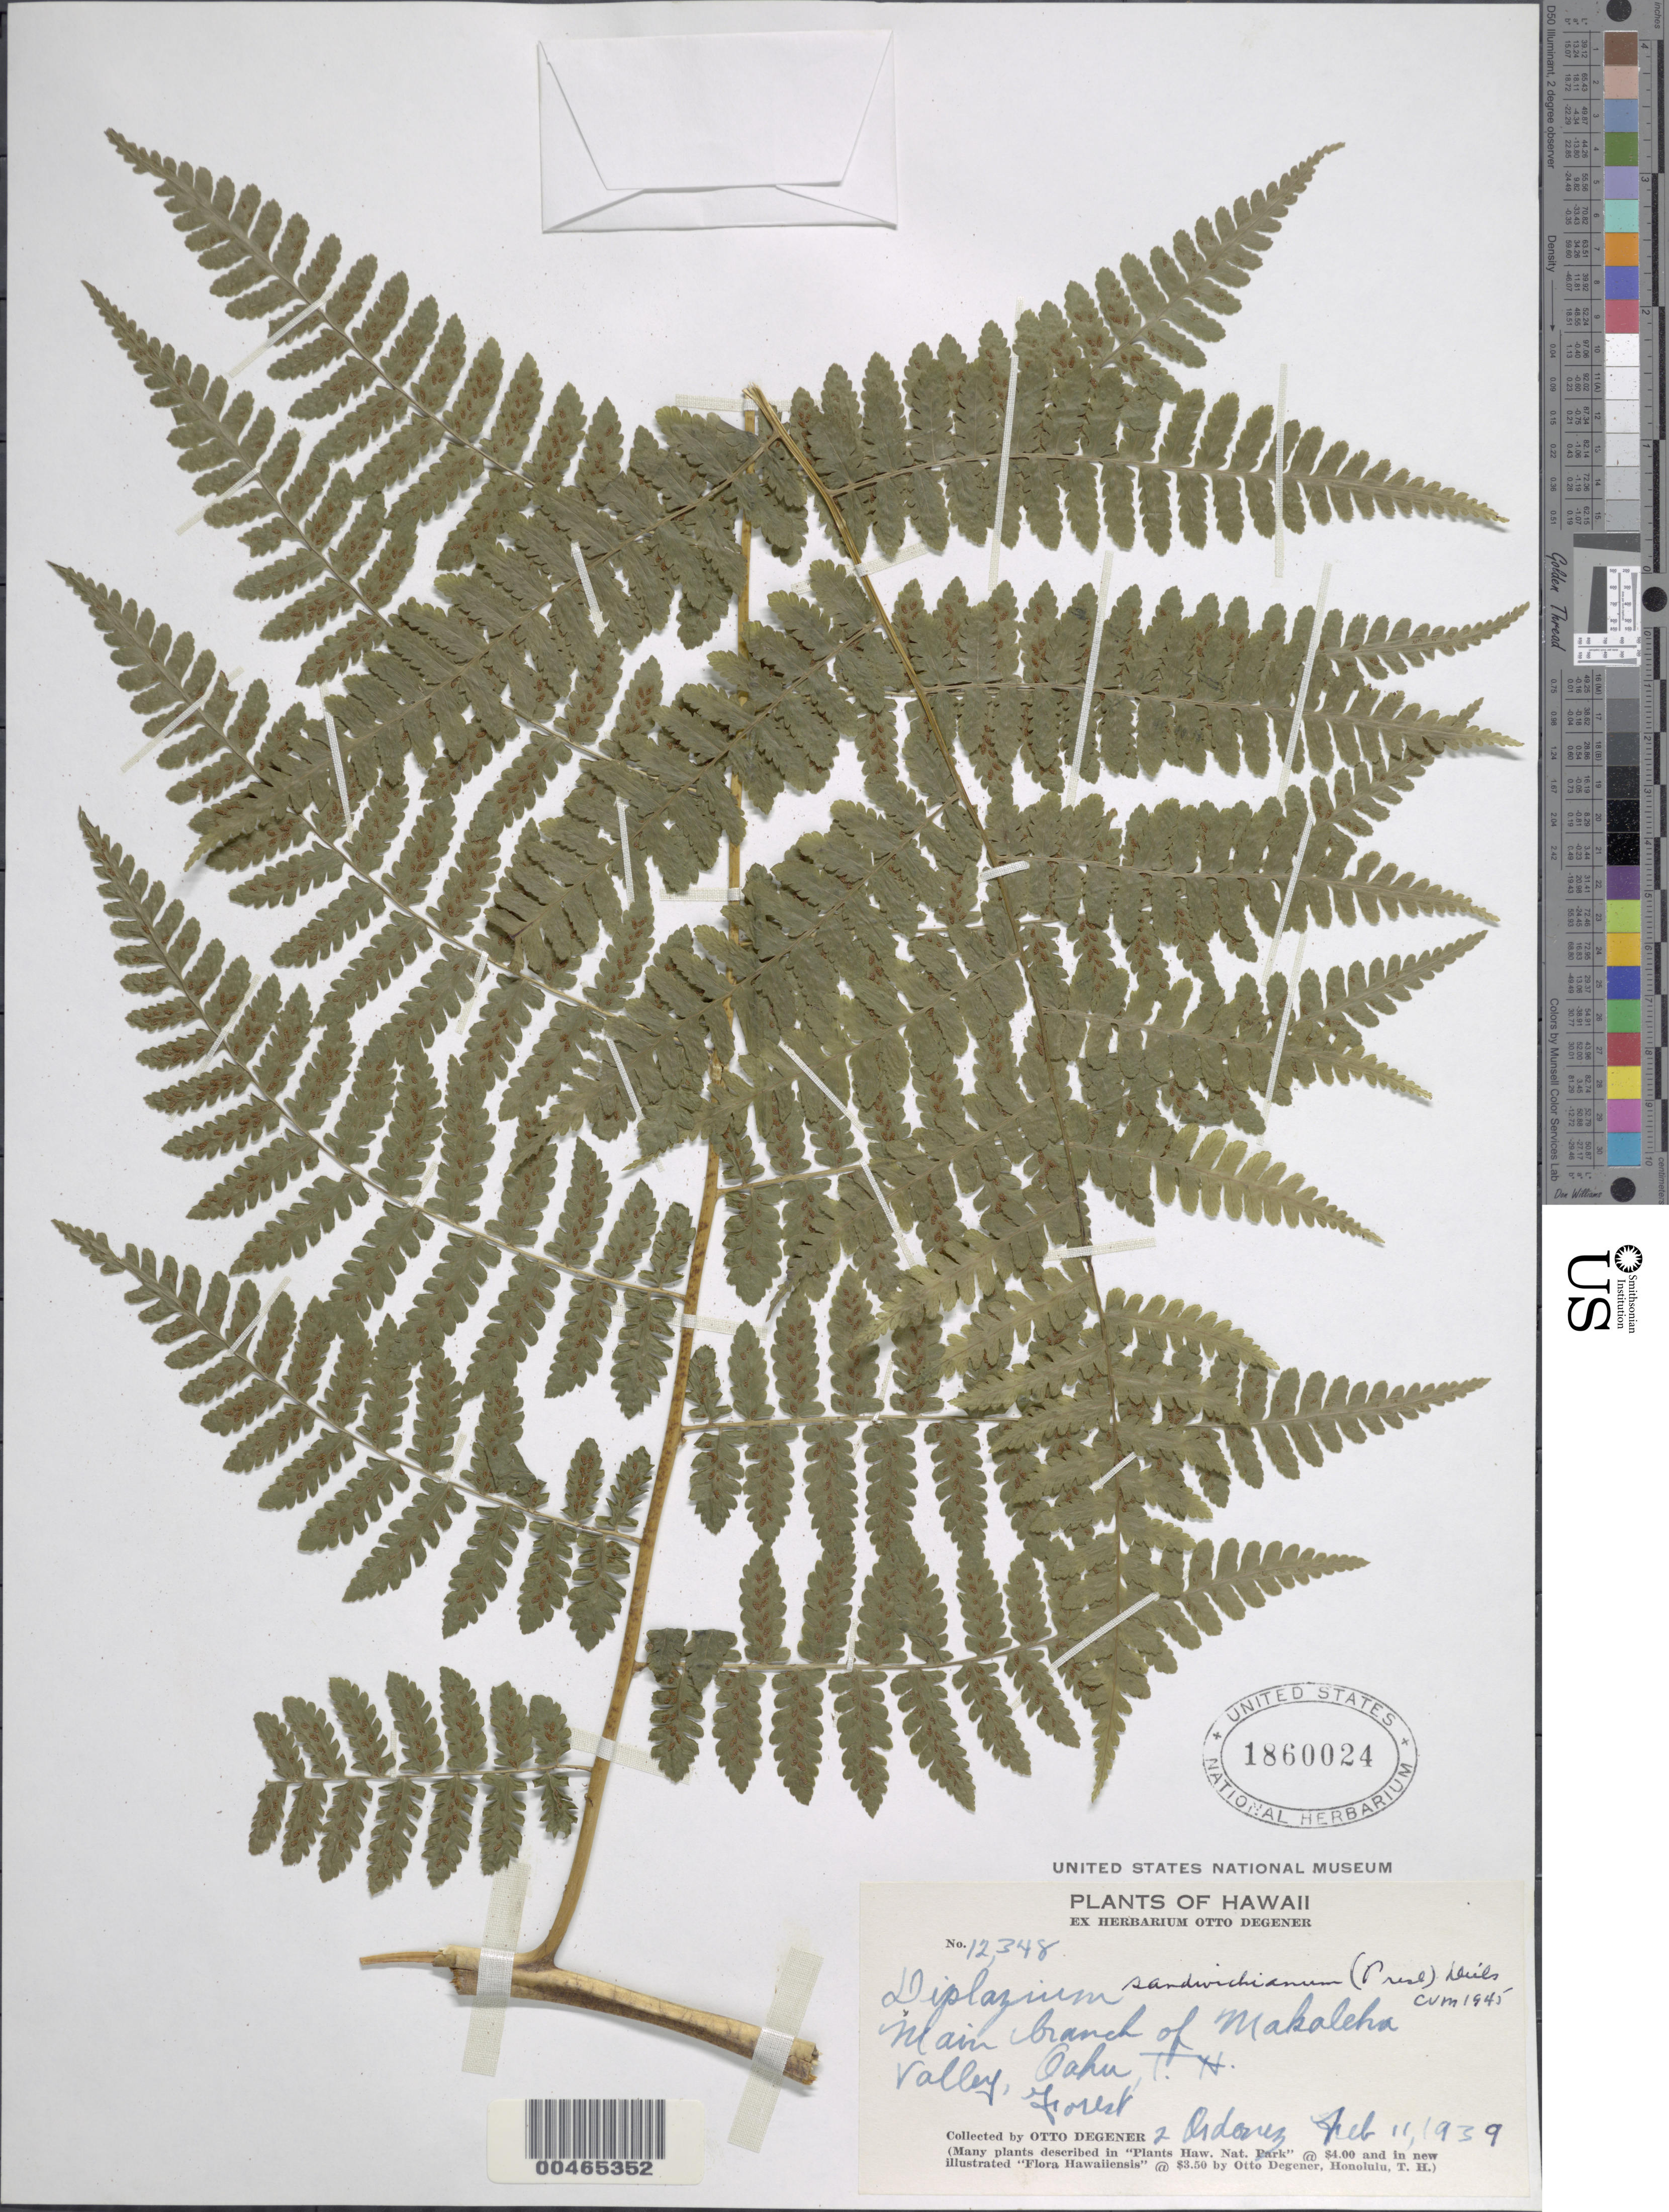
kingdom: Plantae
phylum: Tracheophyta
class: Polypodiopsida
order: Polypodiales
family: Athyriaceae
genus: Diplazium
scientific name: Diplazium sandwichianum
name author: (C. Presl) Diels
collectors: O. Degener & Ordonez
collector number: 12348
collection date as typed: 11 Feb 1939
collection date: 1939-02-11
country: United States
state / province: Hawaii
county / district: Honolulu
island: Oahu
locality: Main branch of Makaleha Valley, Oahu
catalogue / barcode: US 1860024